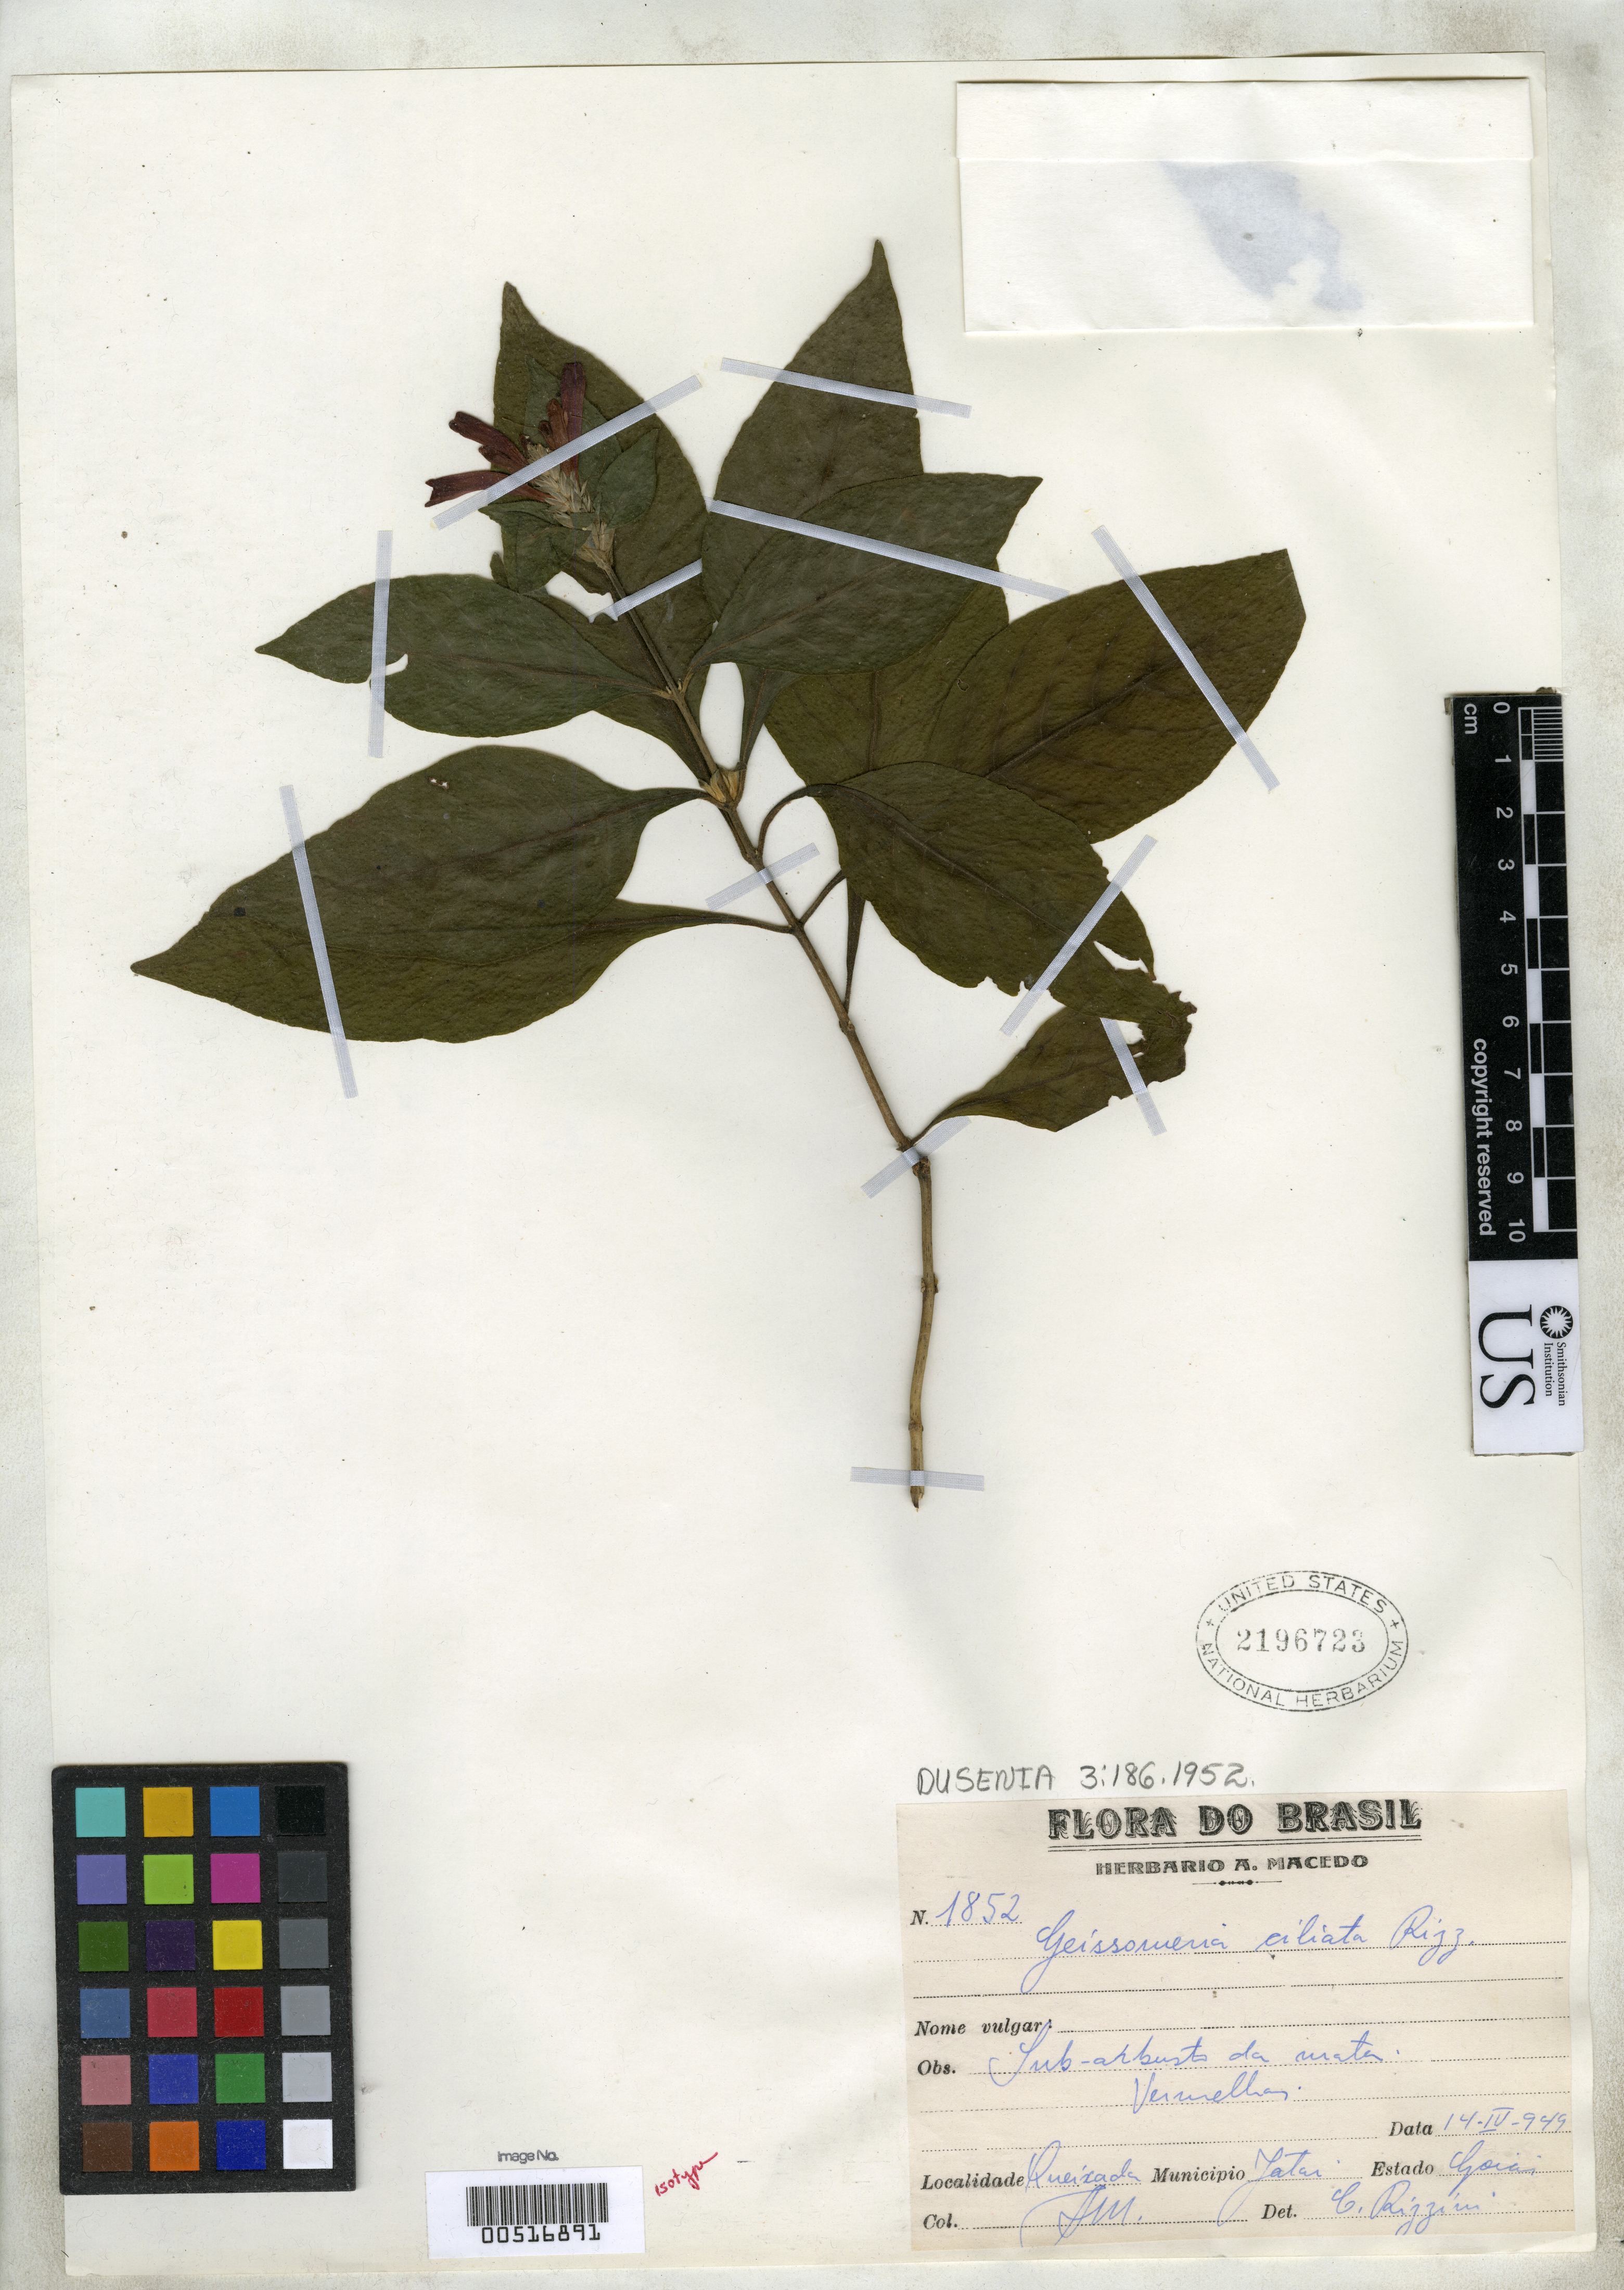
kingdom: Plantae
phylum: Tracheophyta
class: Magnoliopsida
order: Lamiales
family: Acanthaceae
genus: Geissomeria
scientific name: Geissomeria ciliata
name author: Rizzini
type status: Isotype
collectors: A. Macedo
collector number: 1852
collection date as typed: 14 Apr 1949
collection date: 1949-04-14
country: Brazil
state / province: Goiás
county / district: Jataí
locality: Queixada.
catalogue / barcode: US 2196723